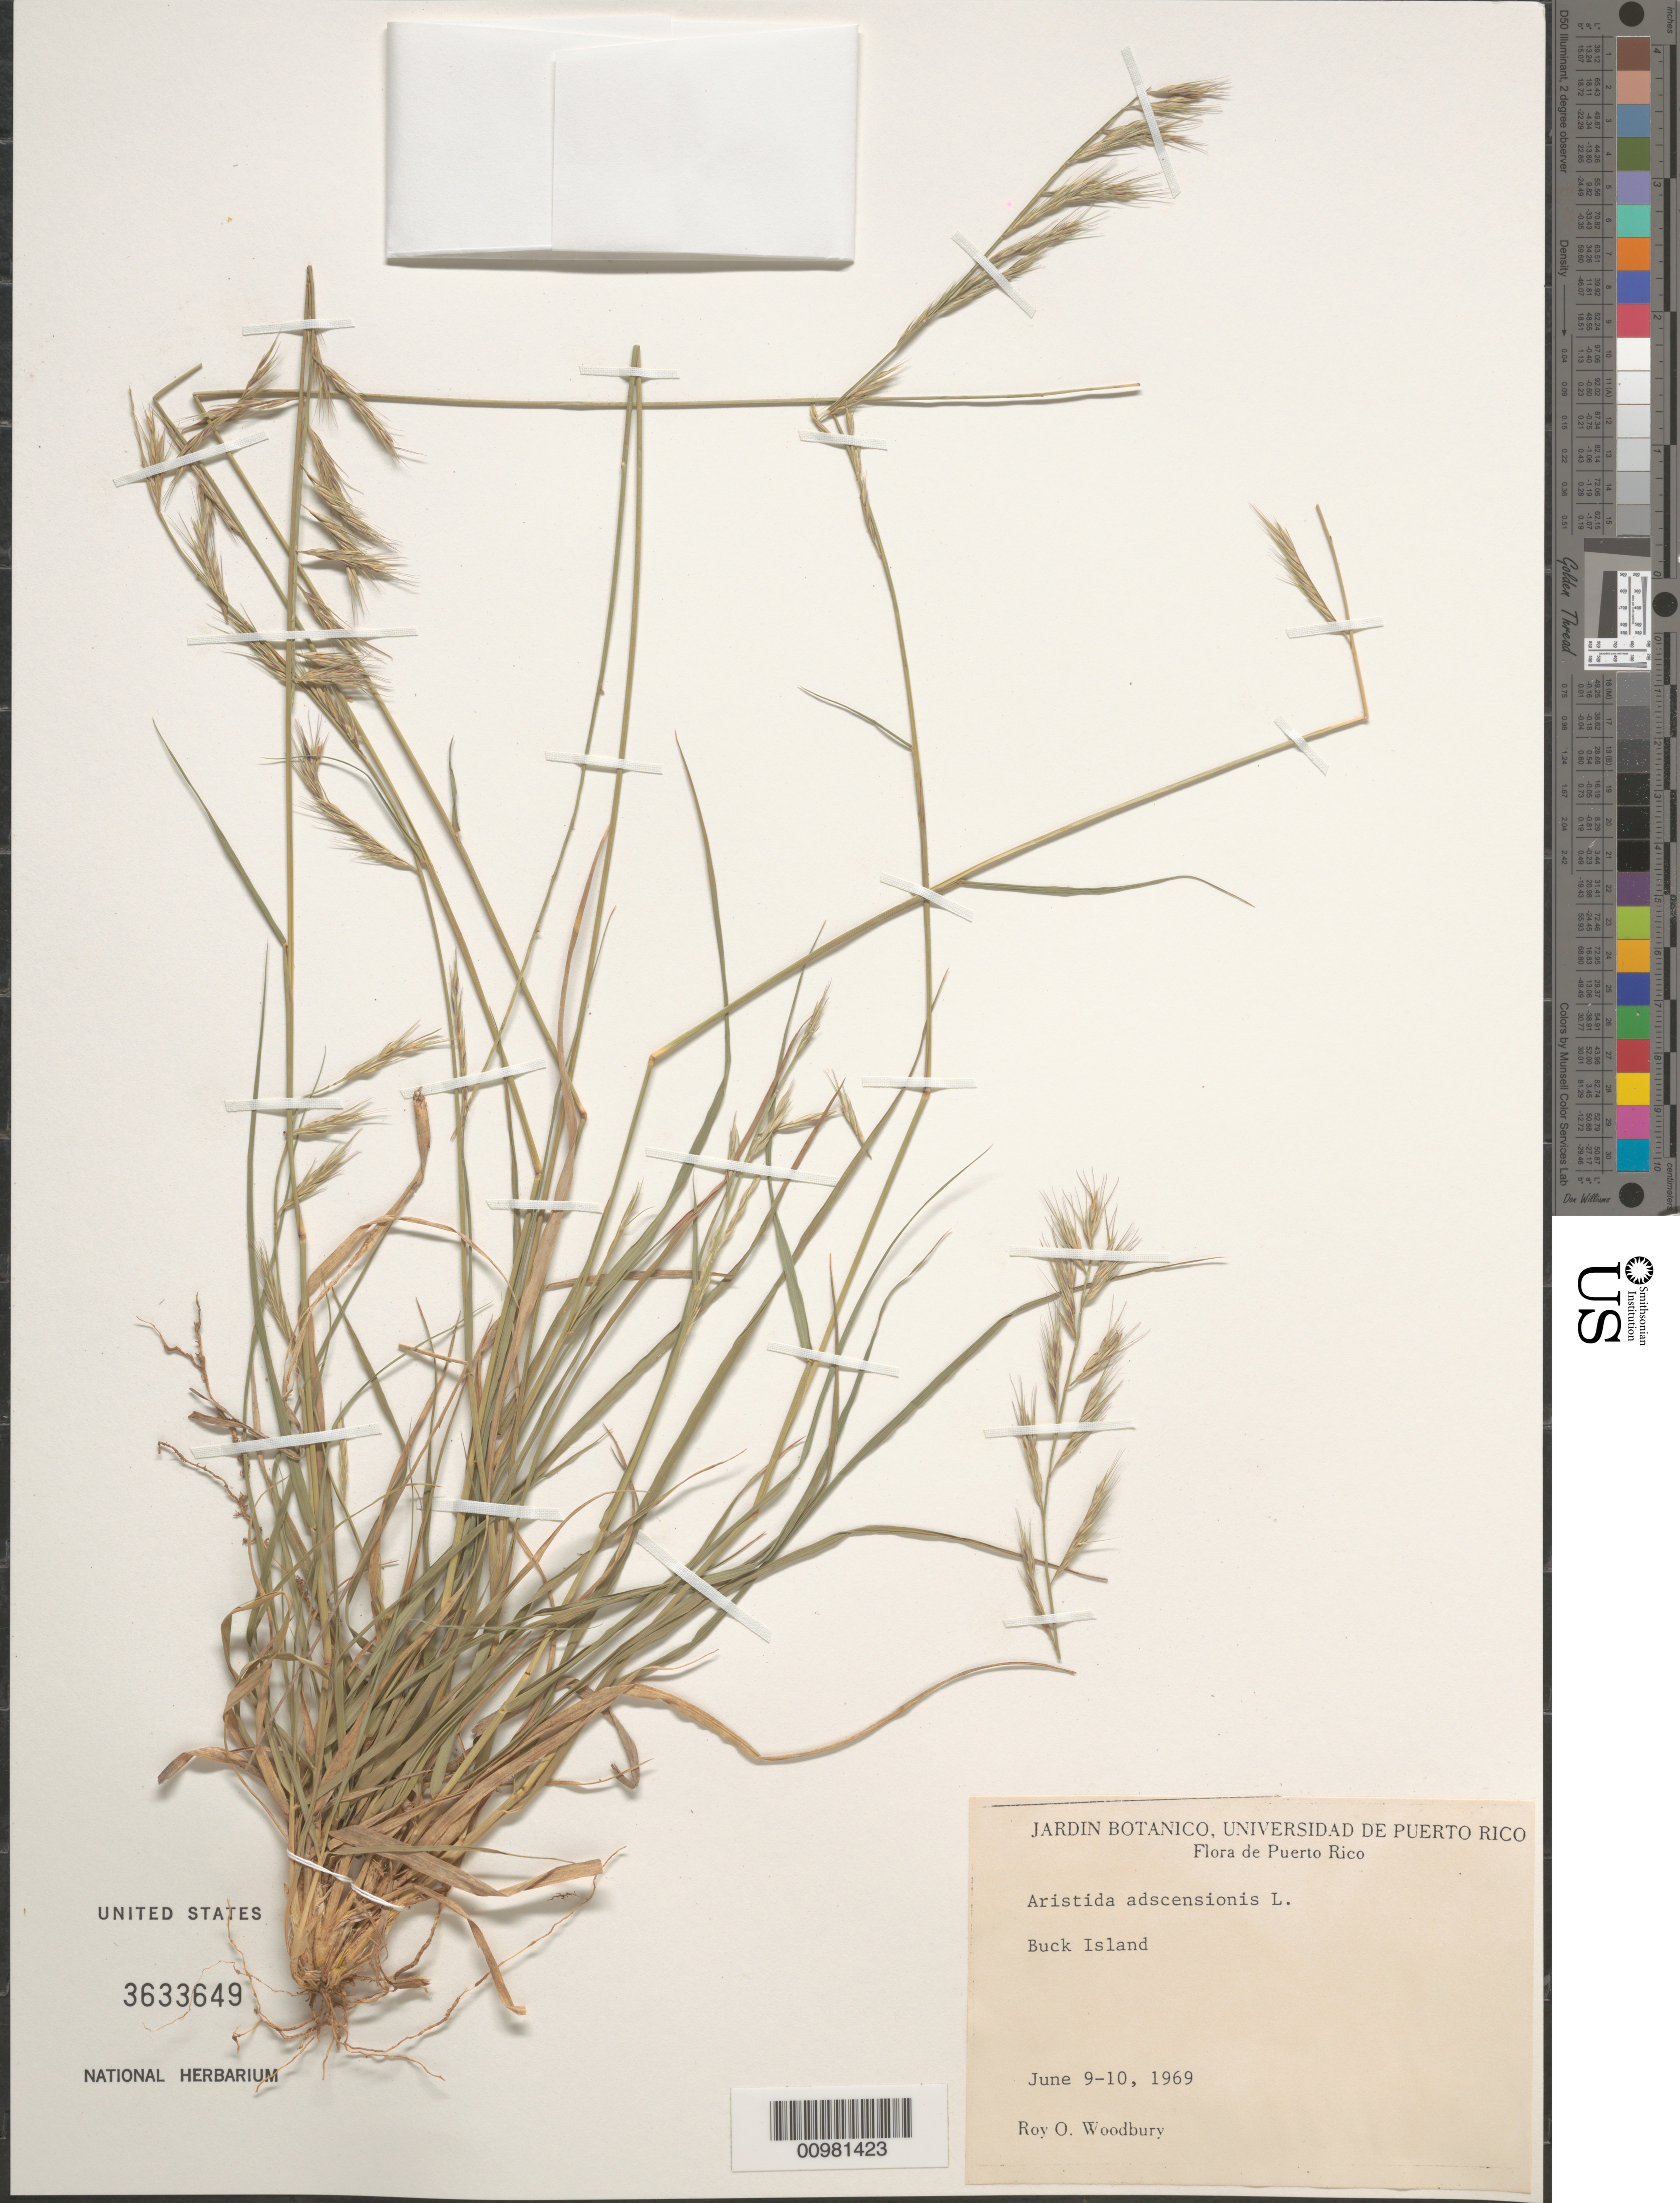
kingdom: Plantae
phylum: Tracheophyta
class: Liliopsida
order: Poales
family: Poaceae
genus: Aristida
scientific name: Aristida adscensionis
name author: L.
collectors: R. O. Woodbury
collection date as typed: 09 Nov 1969 to 10 Nov 1969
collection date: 1969-11-09/1969-11-10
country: Puerto Rico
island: Buck I.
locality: Buck Island.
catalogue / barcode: US 3633649